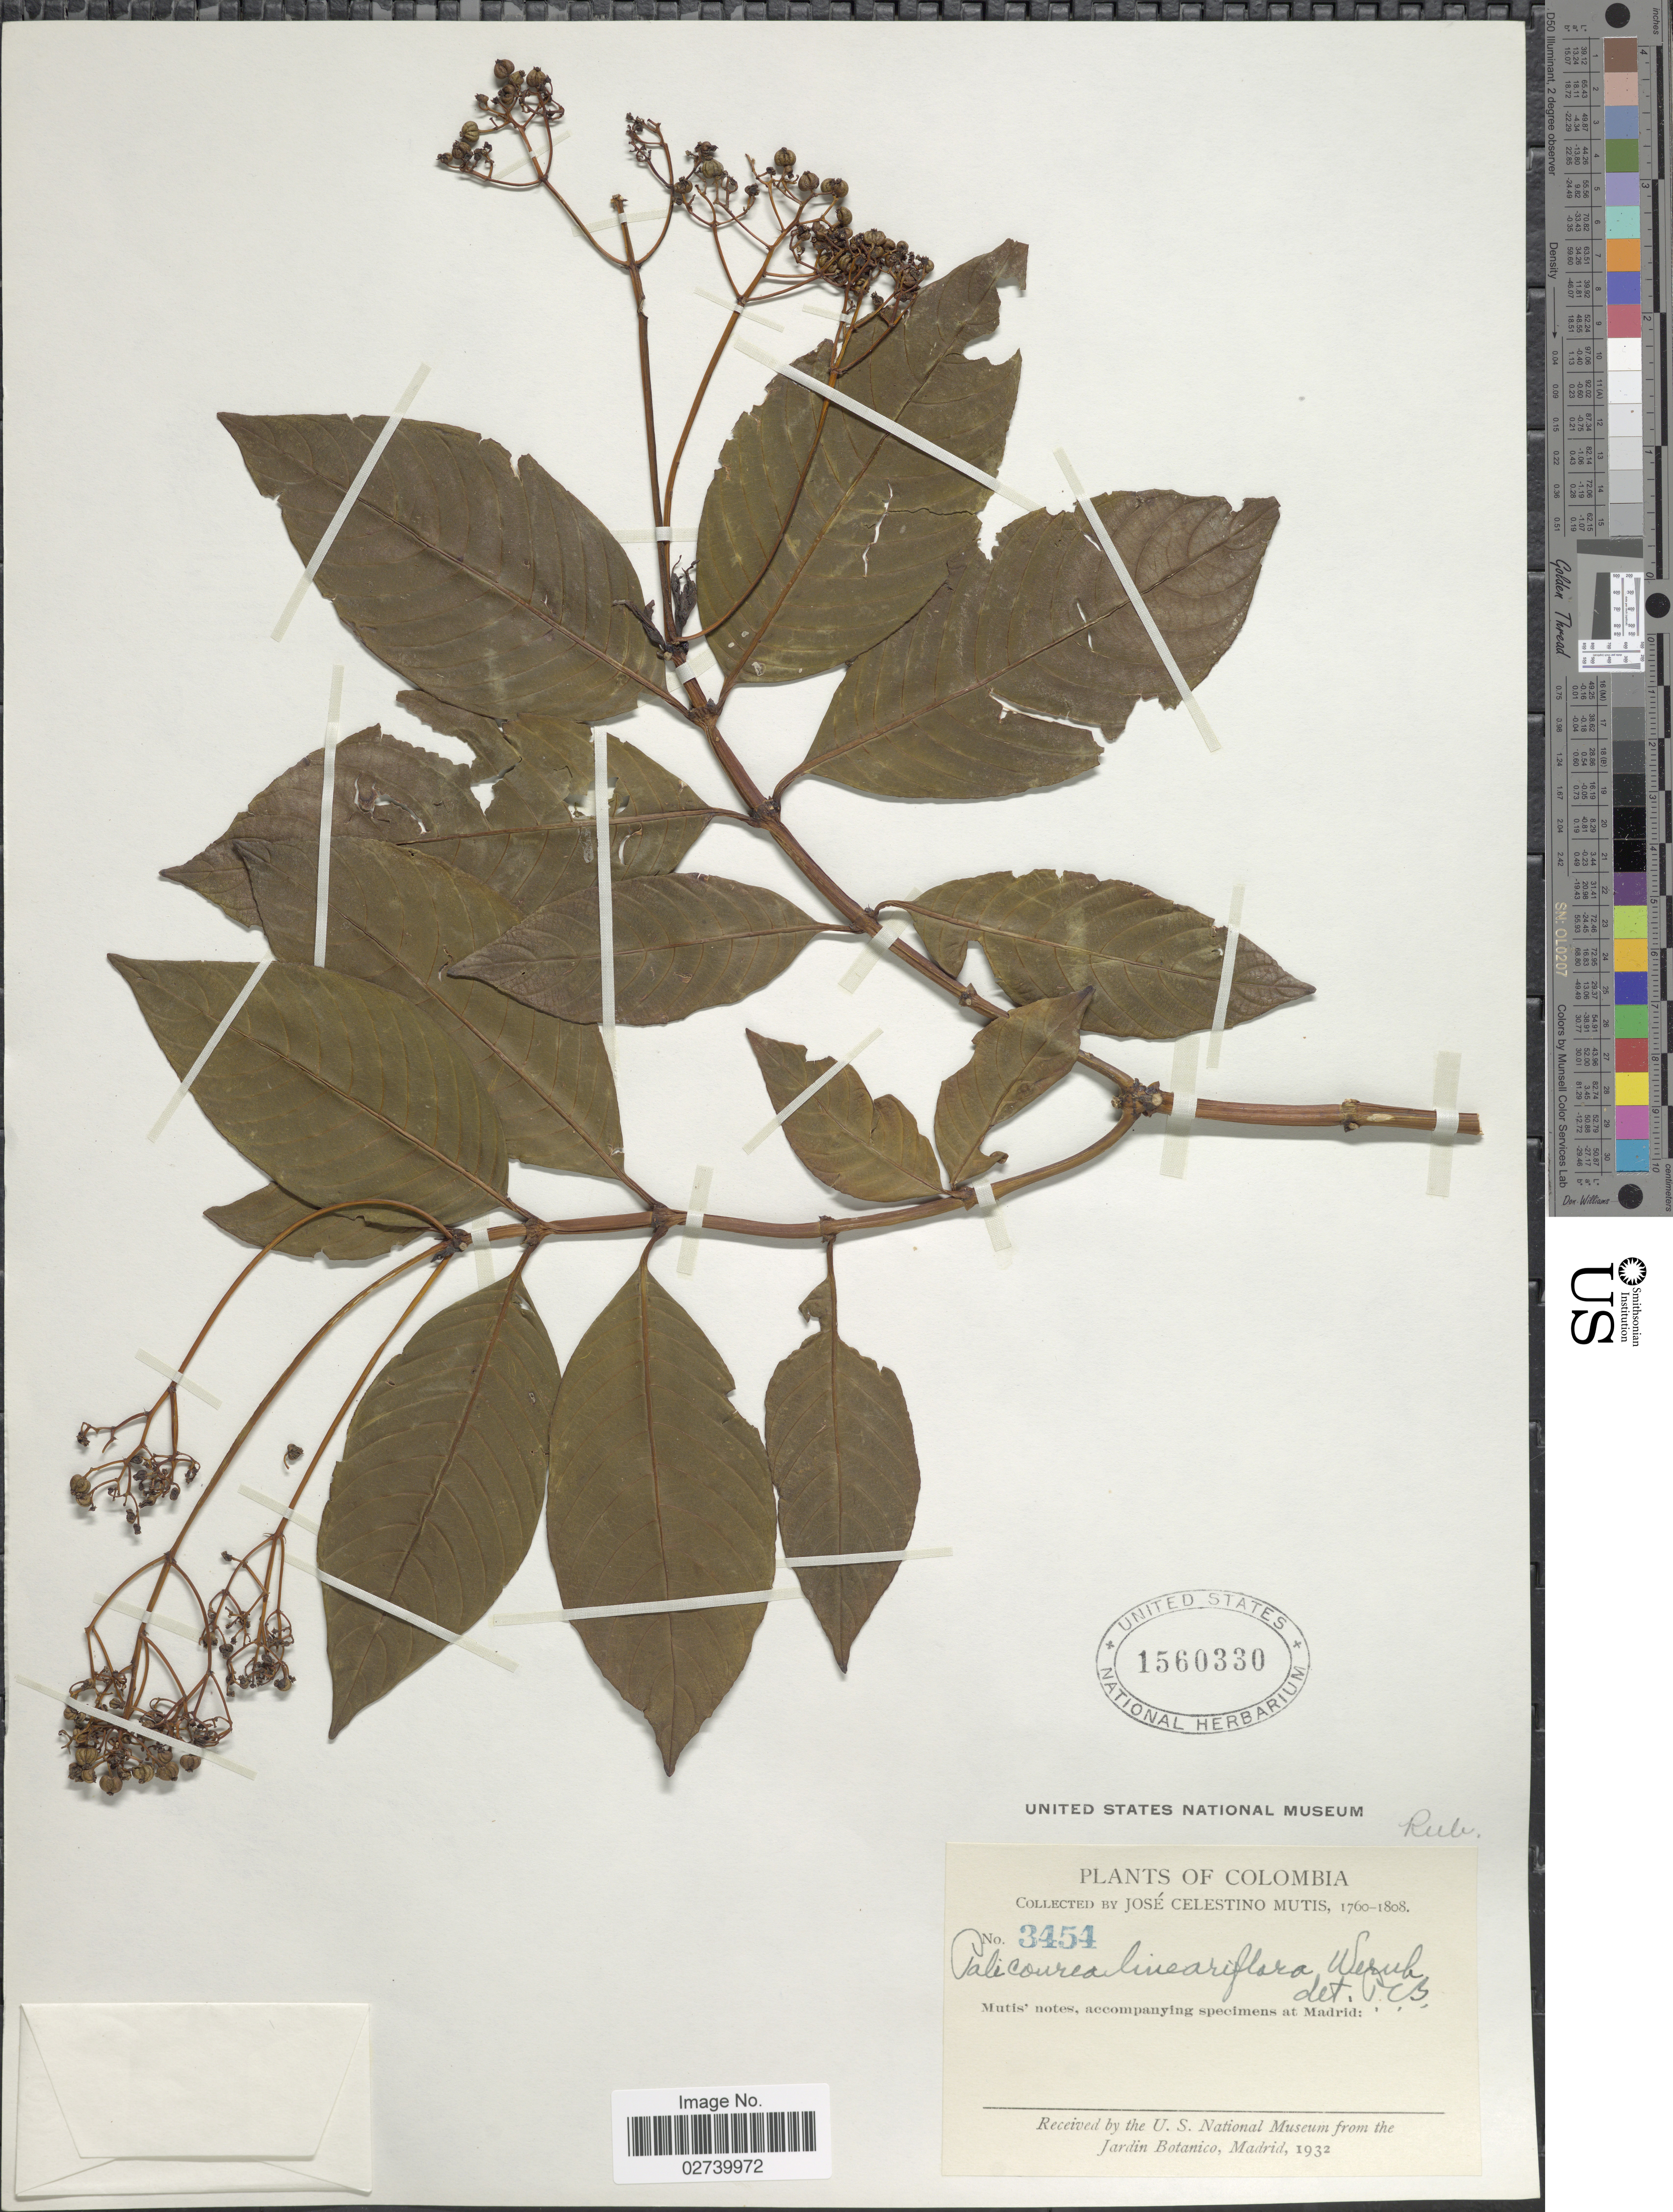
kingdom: Plantae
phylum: Tracheophyta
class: Magnoliopsida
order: Gentianales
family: Rubiaceae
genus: Palicourea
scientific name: Palicourea lineariflora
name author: Wernham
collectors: J. C. B. Mutis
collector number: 3454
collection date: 1760/1808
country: Colombia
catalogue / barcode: US 1560330